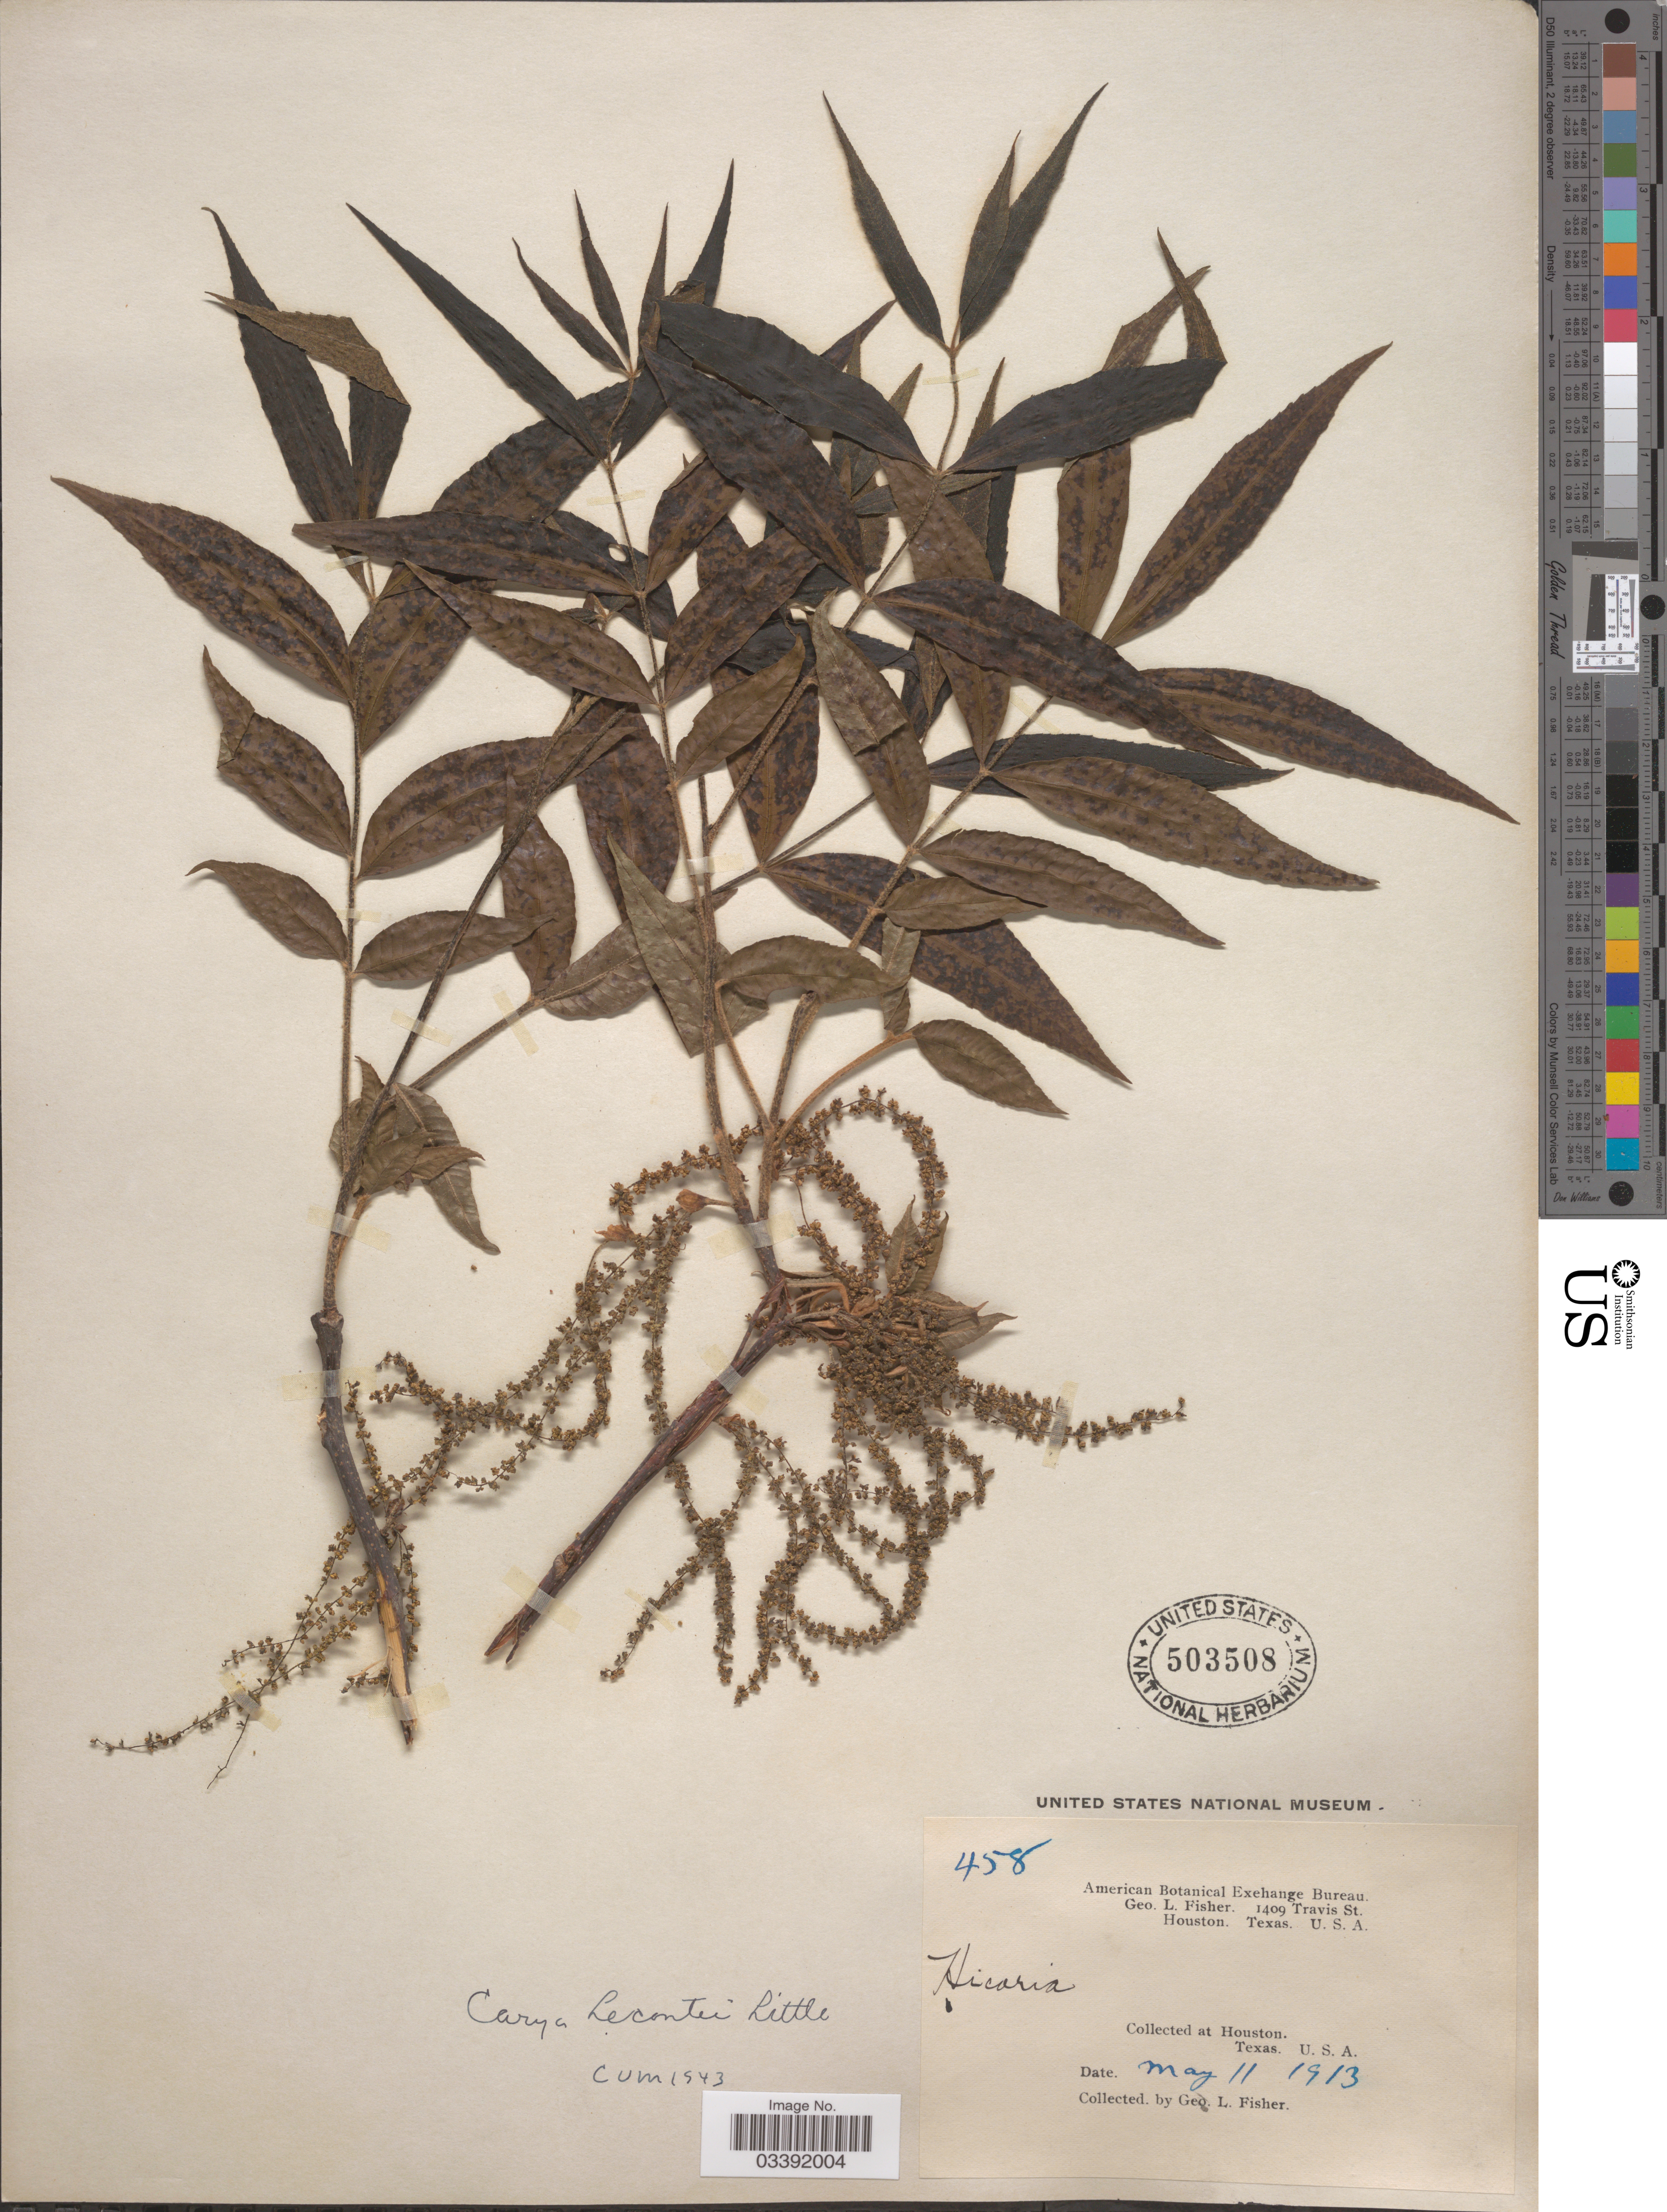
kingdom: Plantae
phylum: Tracheophyta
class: Magnoliopsida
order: Fagales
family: Juglandaceae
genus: Carya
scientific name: Carya x lecontei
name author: Little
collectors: G. L. Fisher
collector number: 458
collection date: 1913-05-11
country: United States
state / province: Texas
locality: Houston.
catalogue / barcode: US 503508